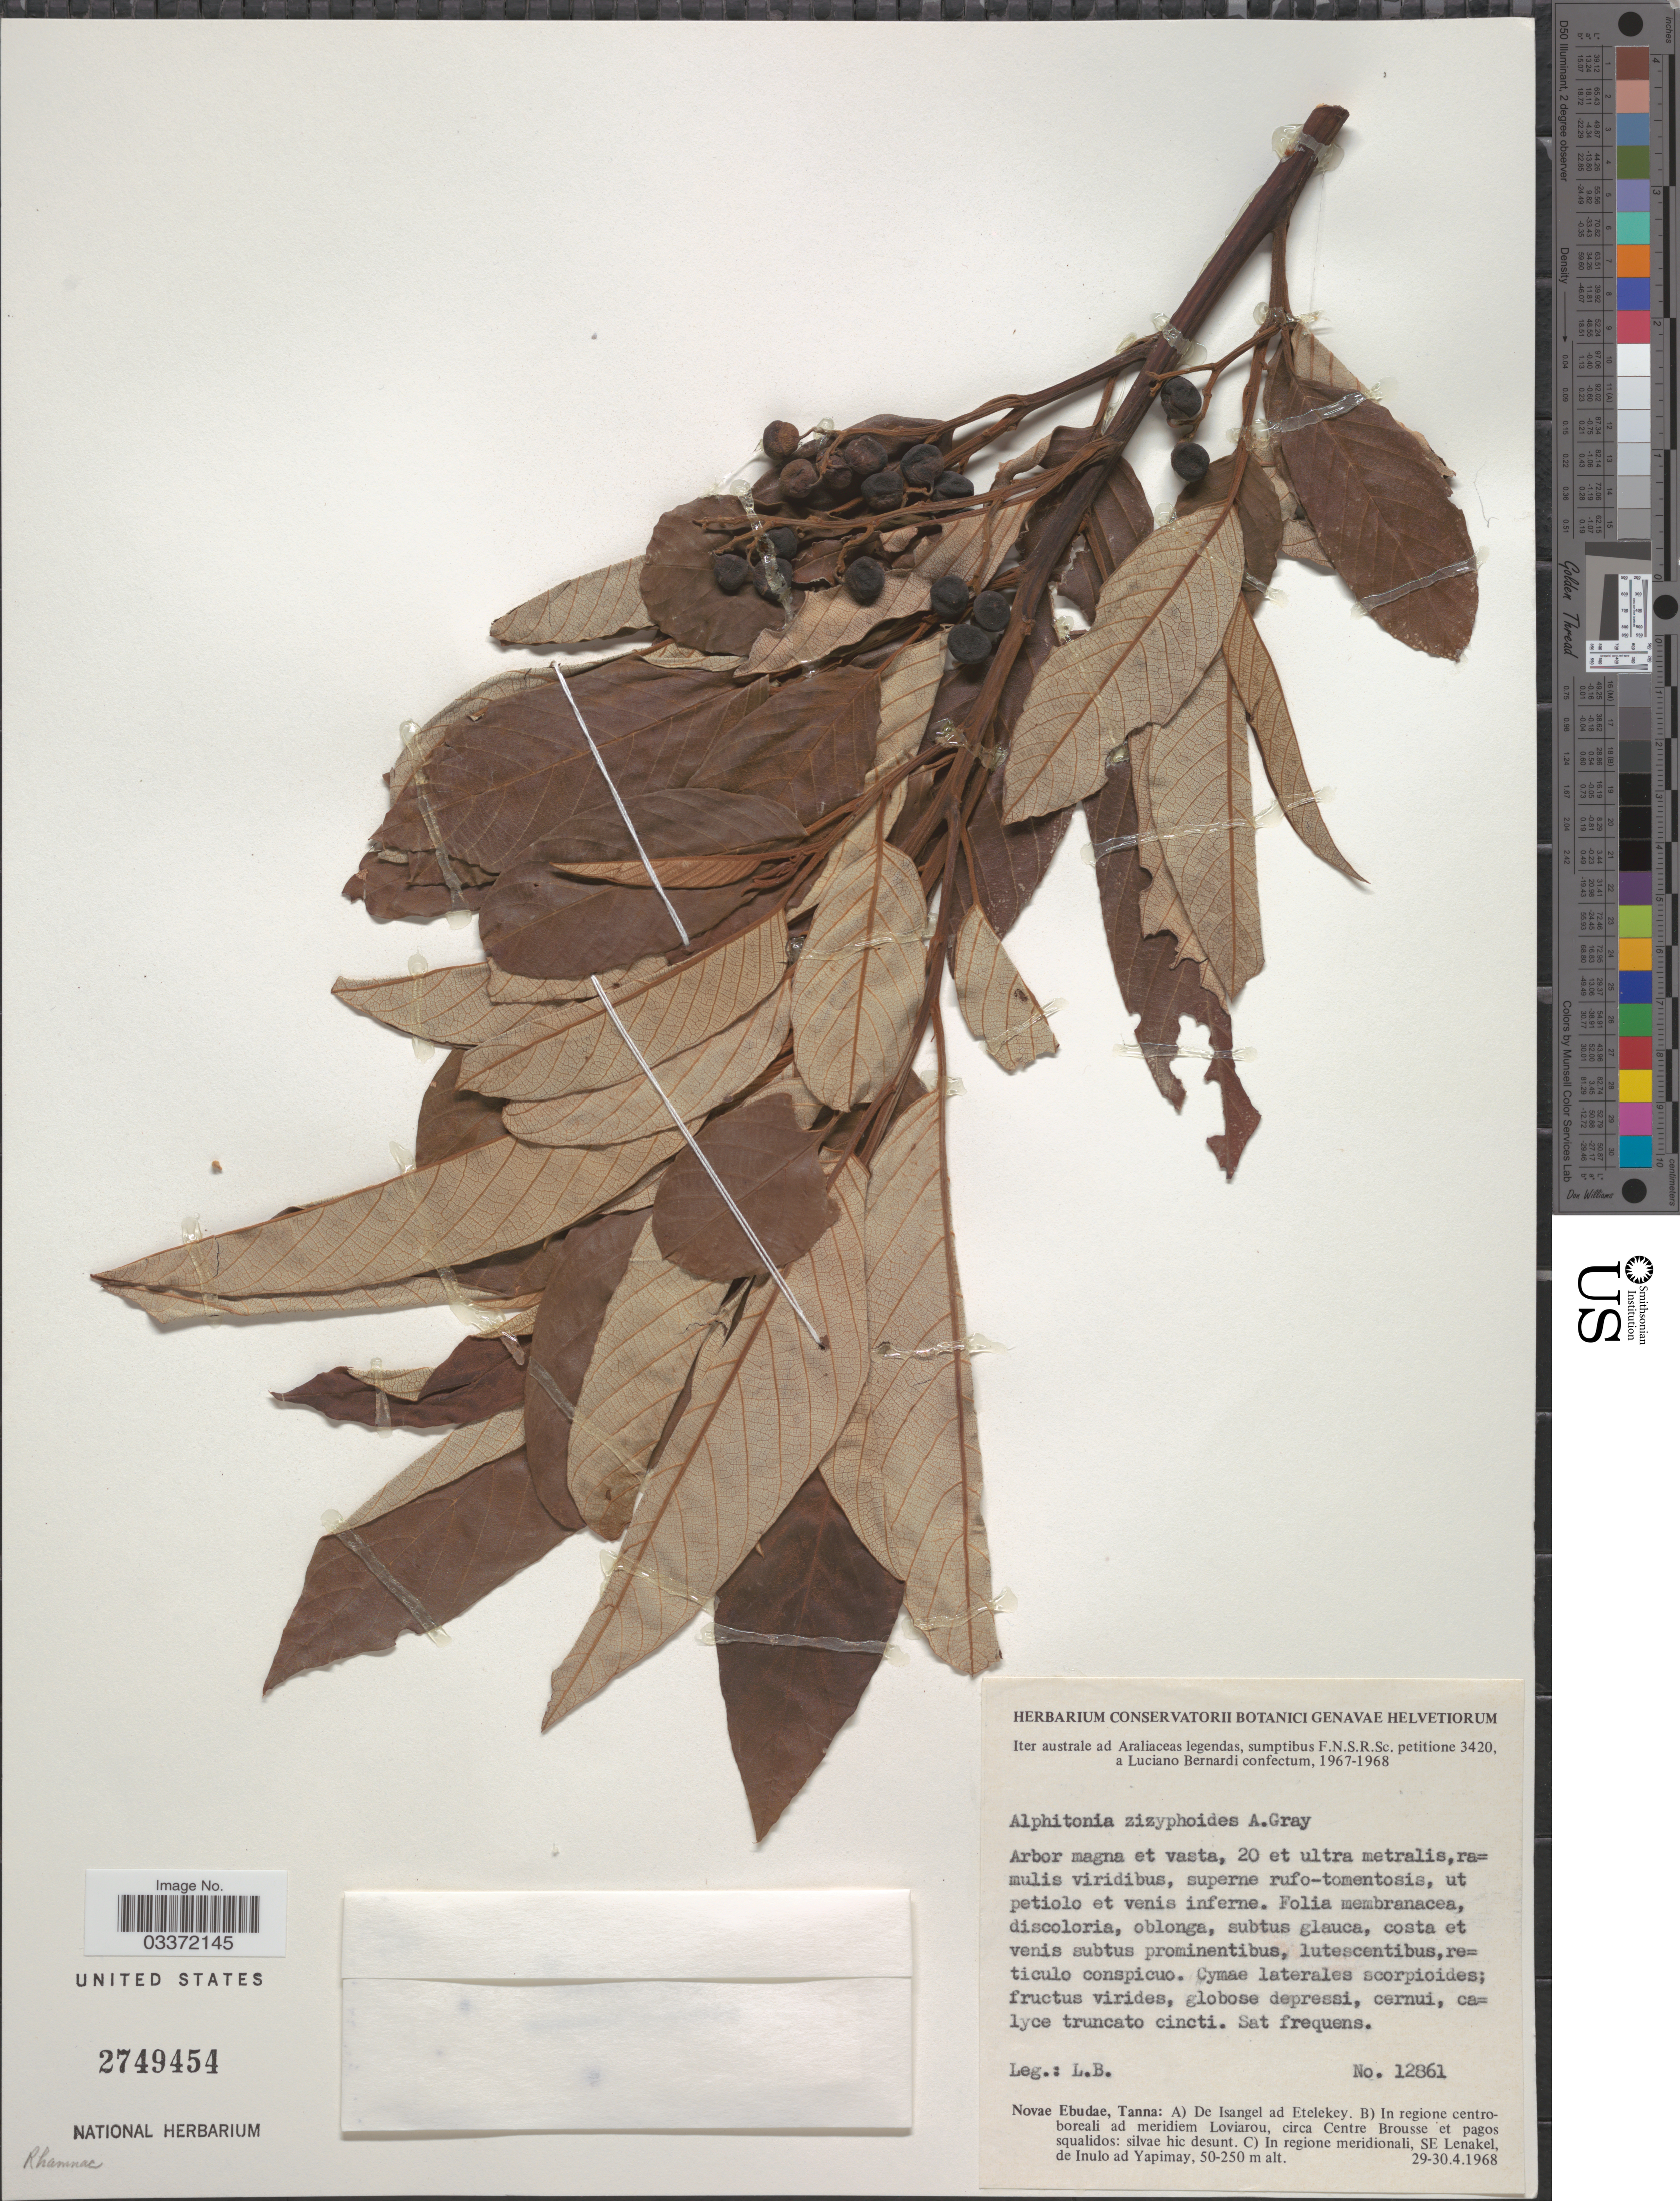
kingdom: Plantae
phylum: Tracheophyta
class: Magnoliopsida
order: Rosales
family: Rhamnaceae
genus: Alphitonia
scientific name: Alphitonia zizyphoides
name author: (Sol. ex Spreng.) A. Gray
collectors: L. Bernardi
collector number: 12861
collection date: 1968-04-29/1968-04-30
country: Vanuatu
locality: Novae Ebudae, Tanna: A) De Isangel ad Etelekey. B) In regione centroboreali ad meridiem Loviarou, circa Centre Brousse et pagos squalidos: silvae hic desunt. C) In regione meridionali, SE Lenakel, de Inulo ad Yapimay.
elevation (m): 50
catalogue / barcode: US 2749454